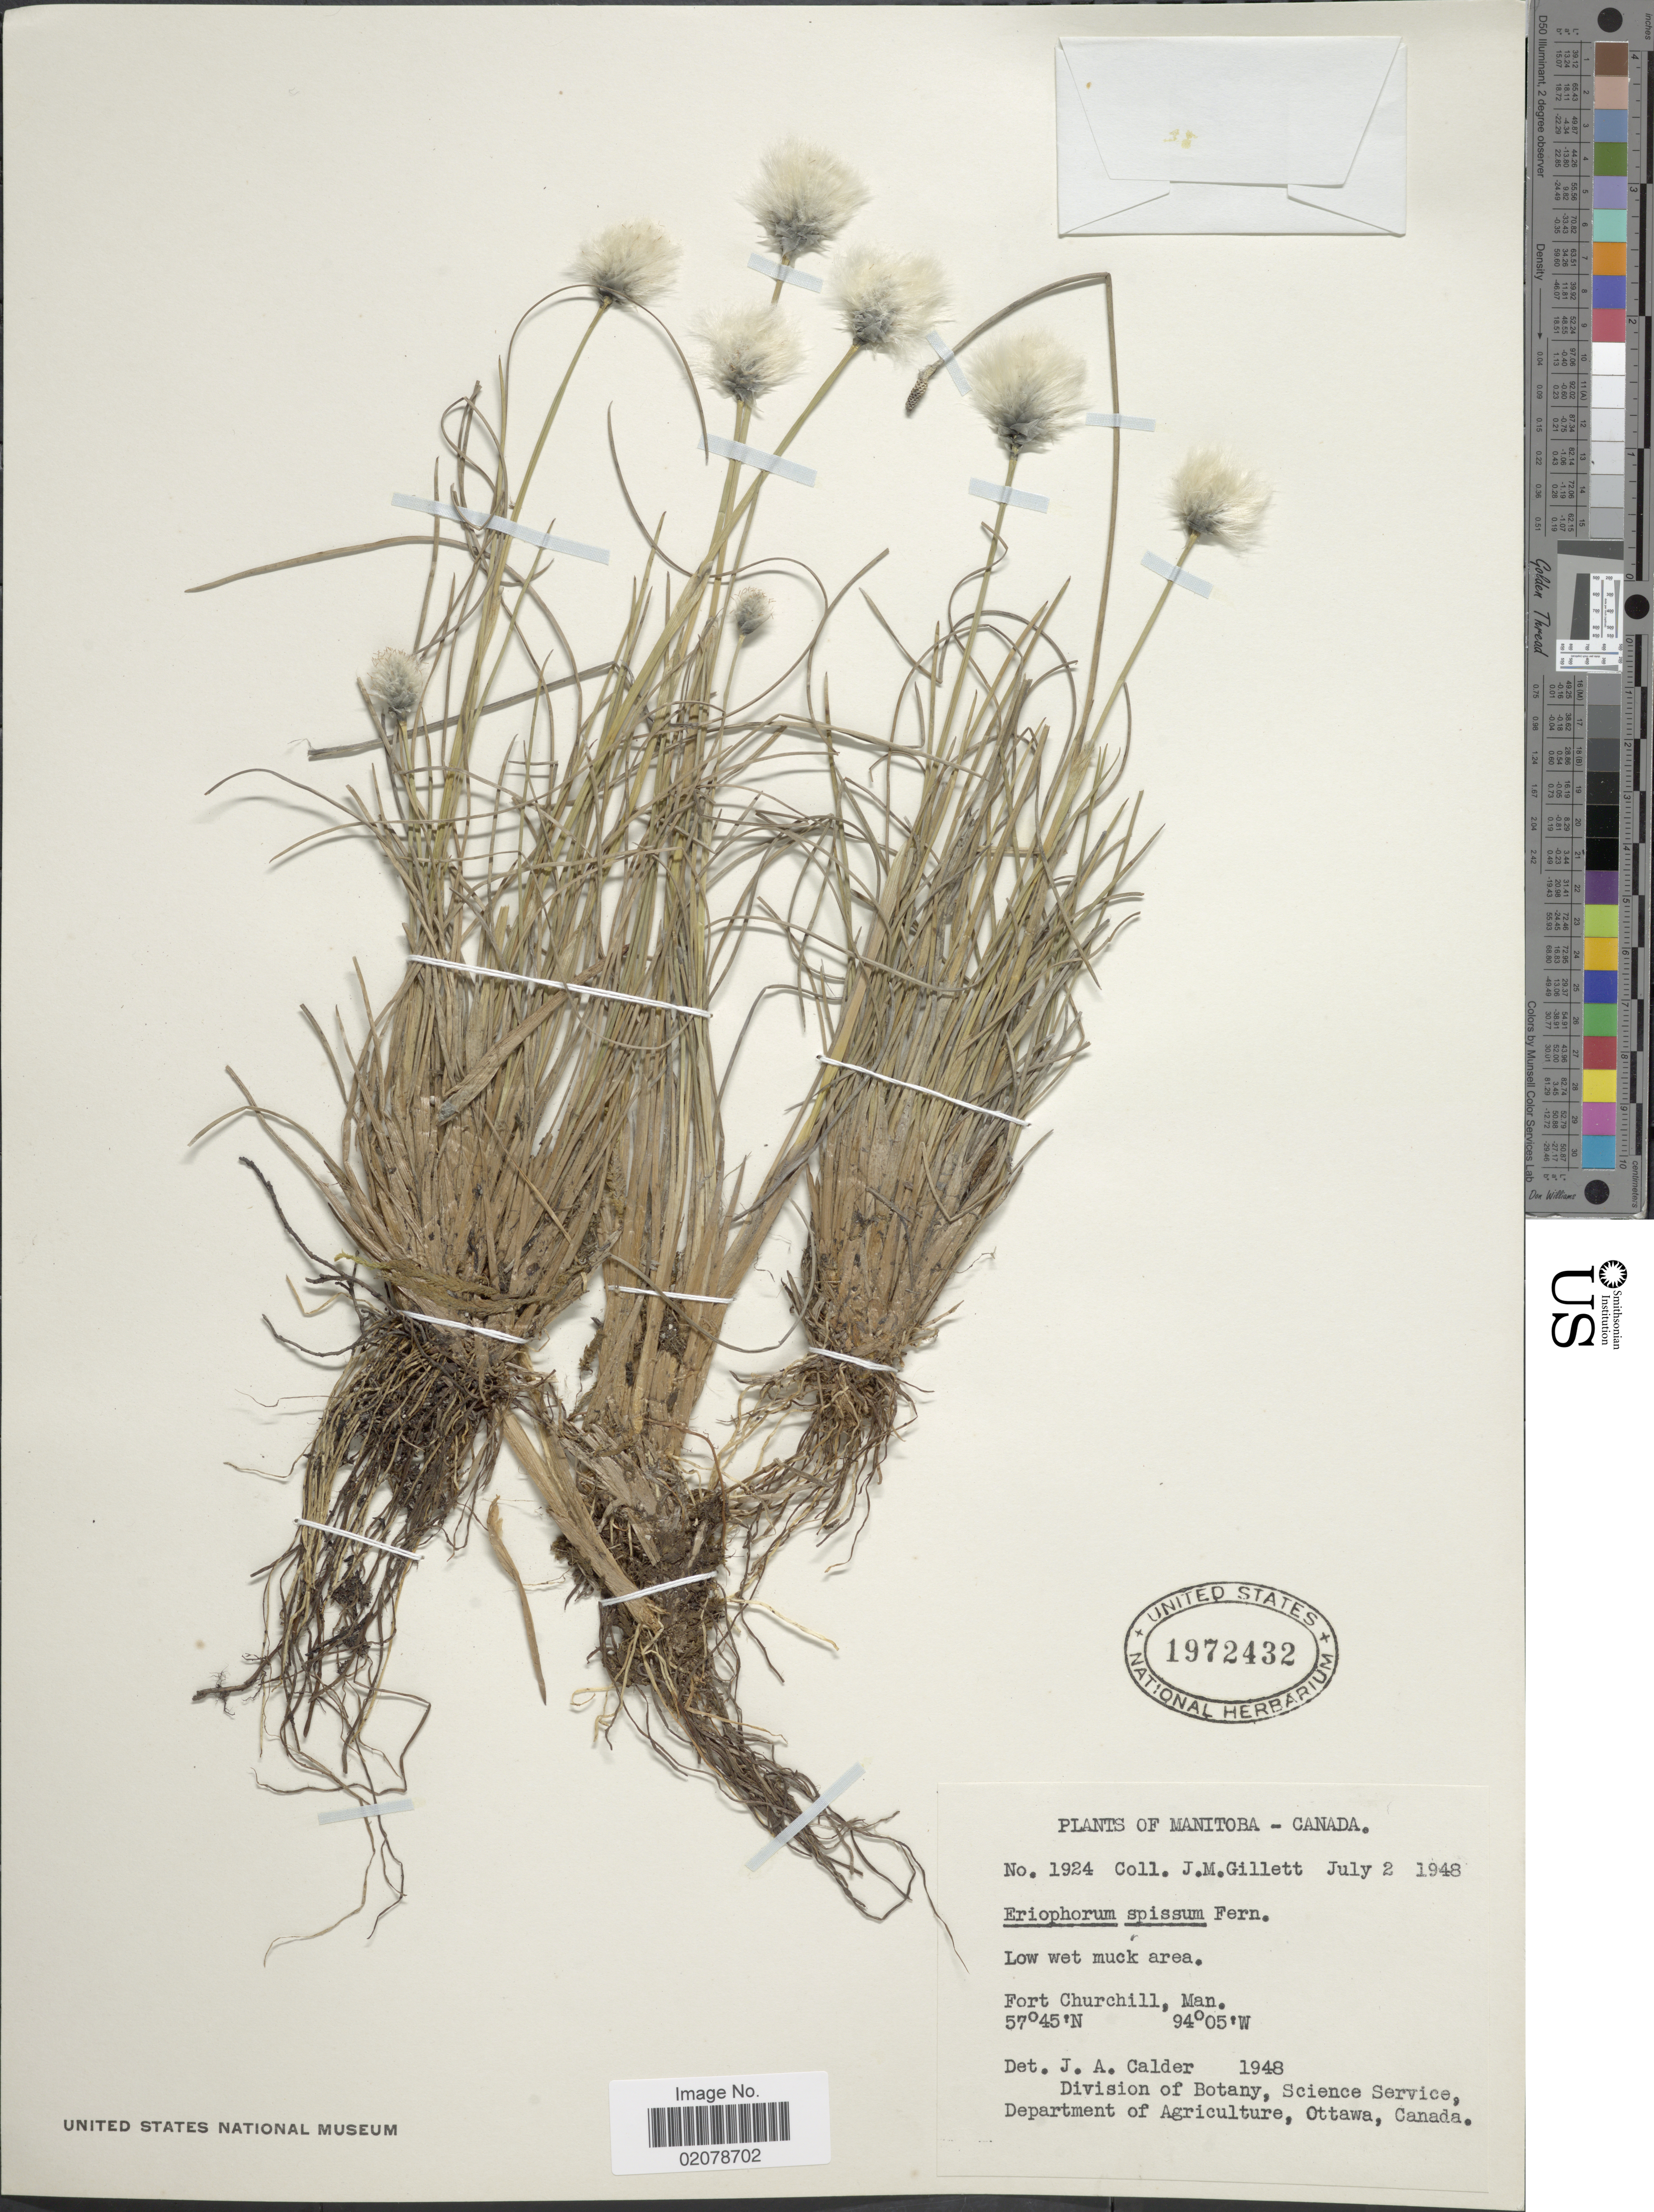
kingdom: Plantae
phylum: Tracheophyta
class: Liliopsida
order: Poales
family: Cyperaceae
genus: Eriophorum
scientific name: Eriophorum vaginatum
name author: L.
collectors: J. M. Gillett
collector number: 1924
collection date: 1948-07-02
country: Canada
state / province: Manitoba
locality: Fort Churchill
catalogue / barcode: US 1972432